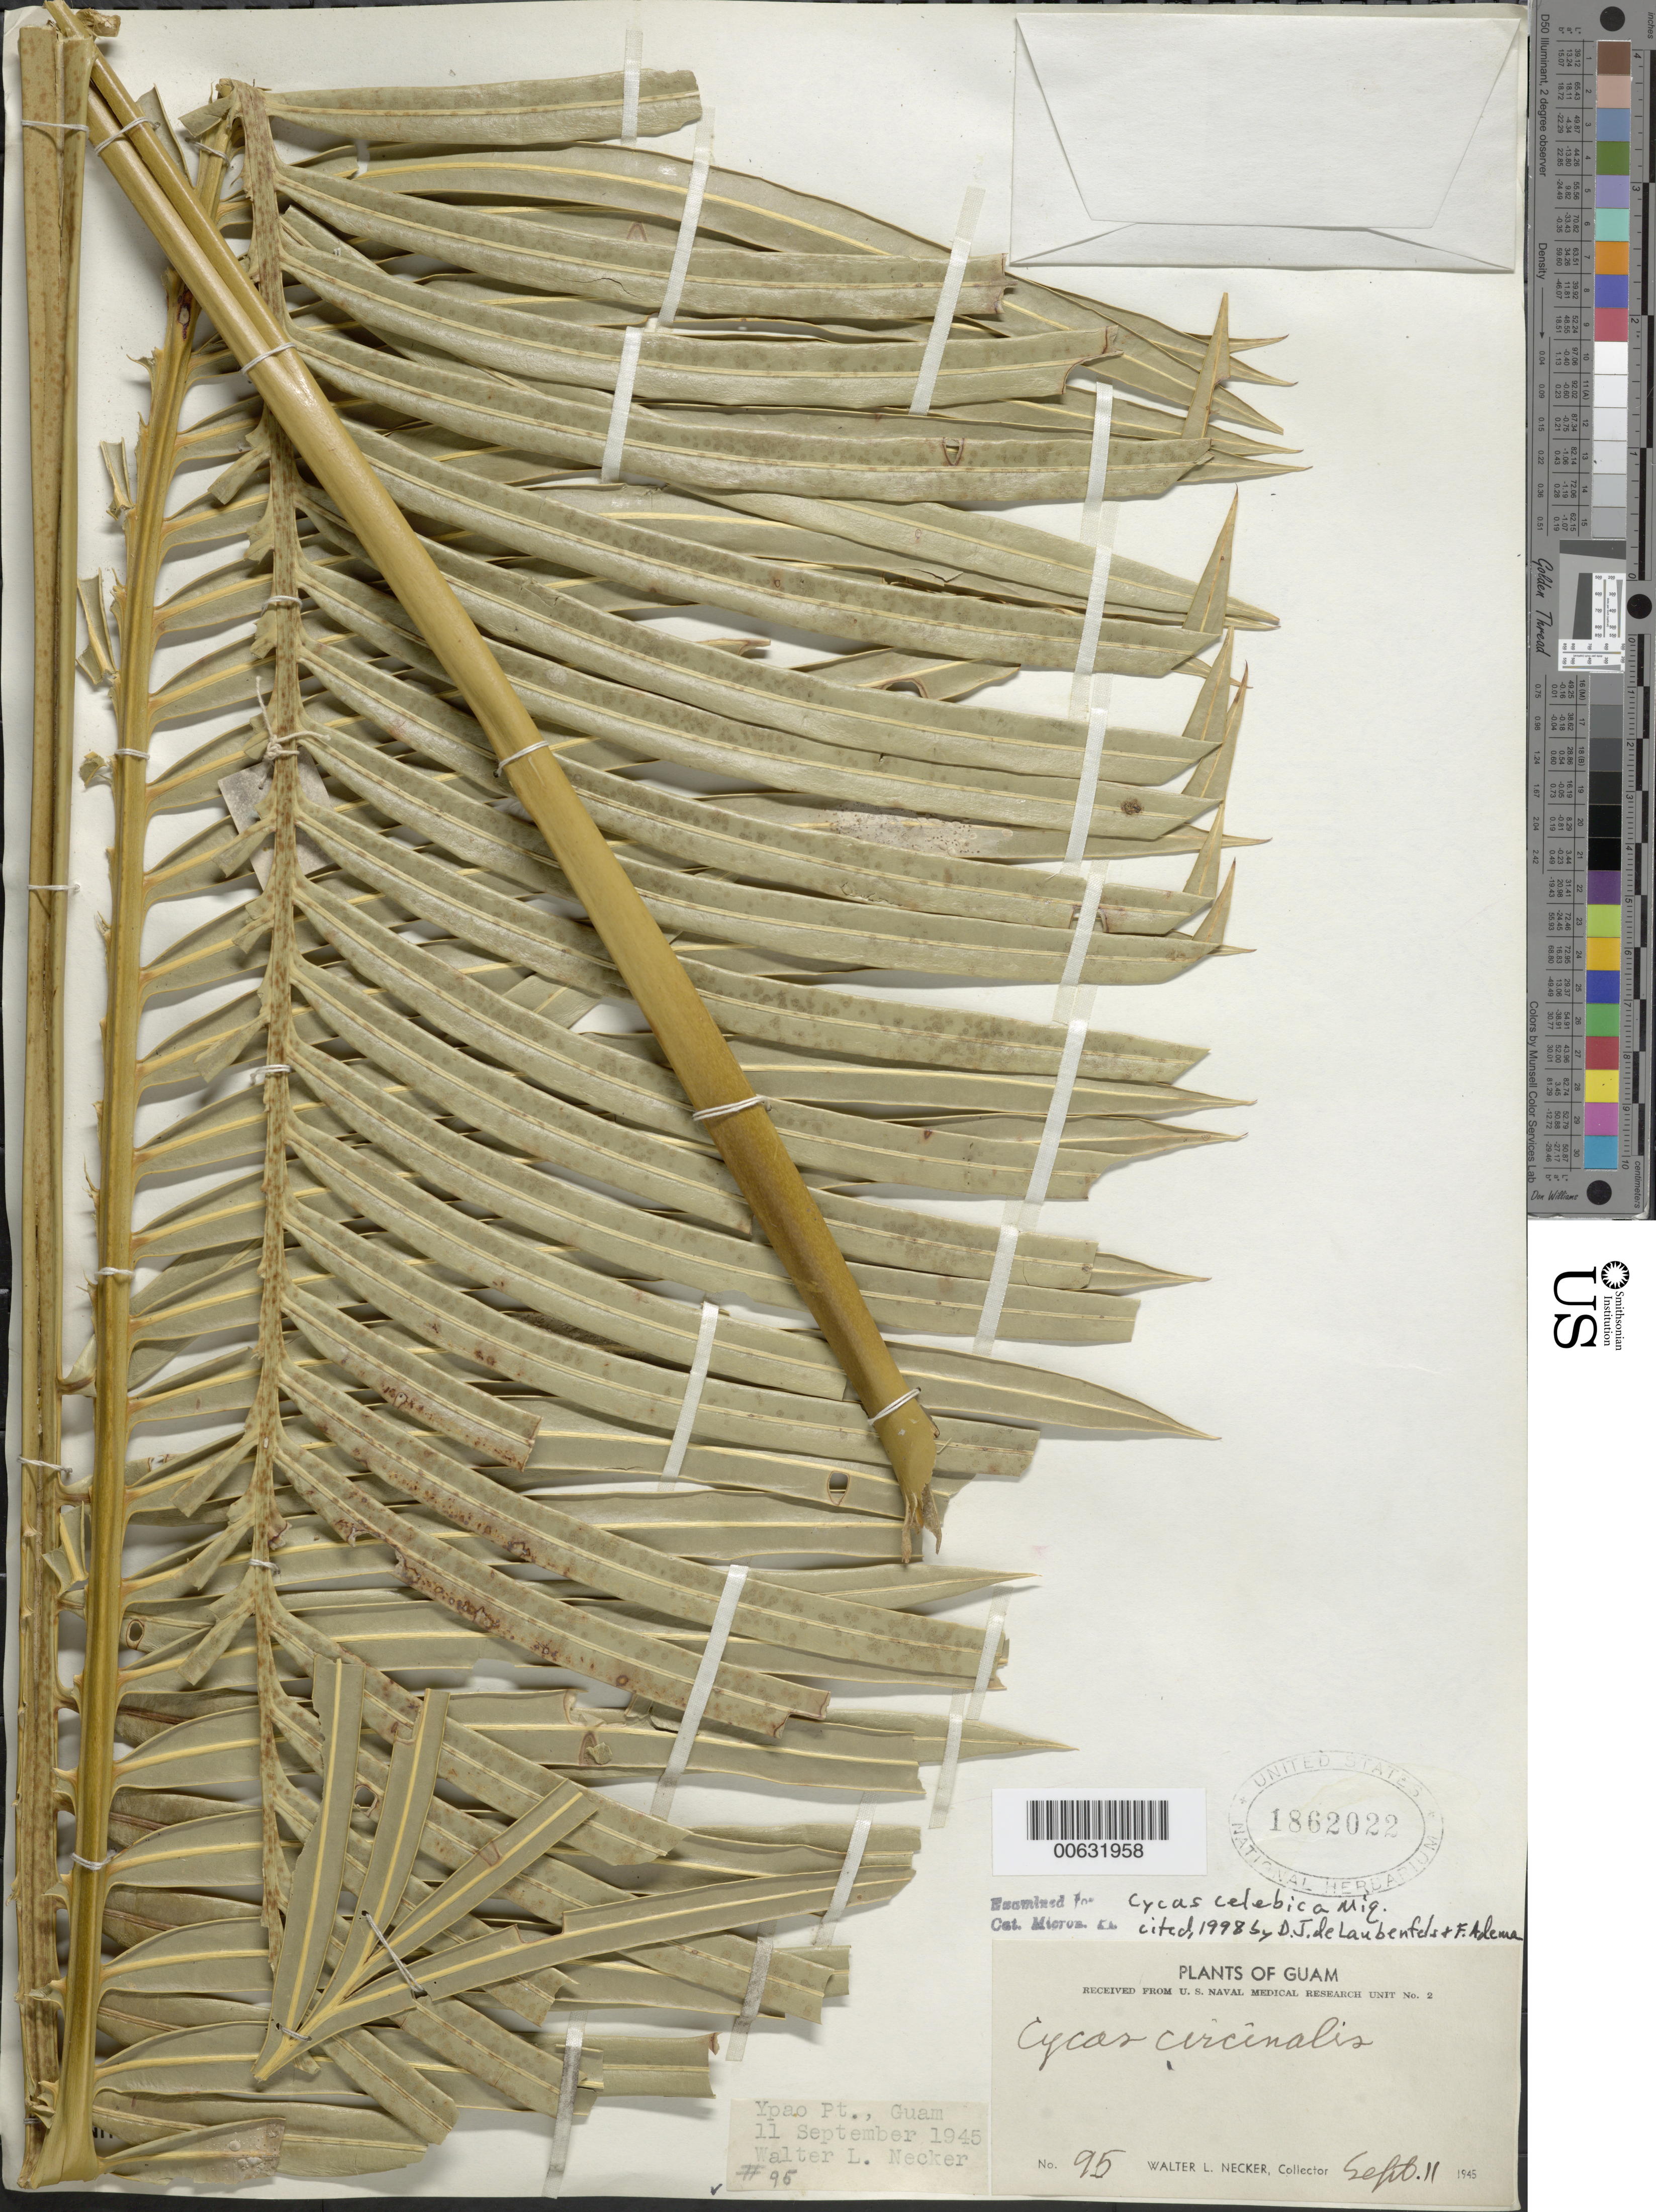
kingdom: Plantae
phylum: Tracheophyta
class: Cycadopsida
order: Cycadales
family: Cycadaceae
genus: Cycas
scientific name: Cycas celebica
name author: Miq.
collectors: W. L. Necker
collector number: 95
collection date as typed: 11 Sep 1945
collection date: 1945-09-11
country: Guam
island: Guam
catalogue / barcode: US 1862022